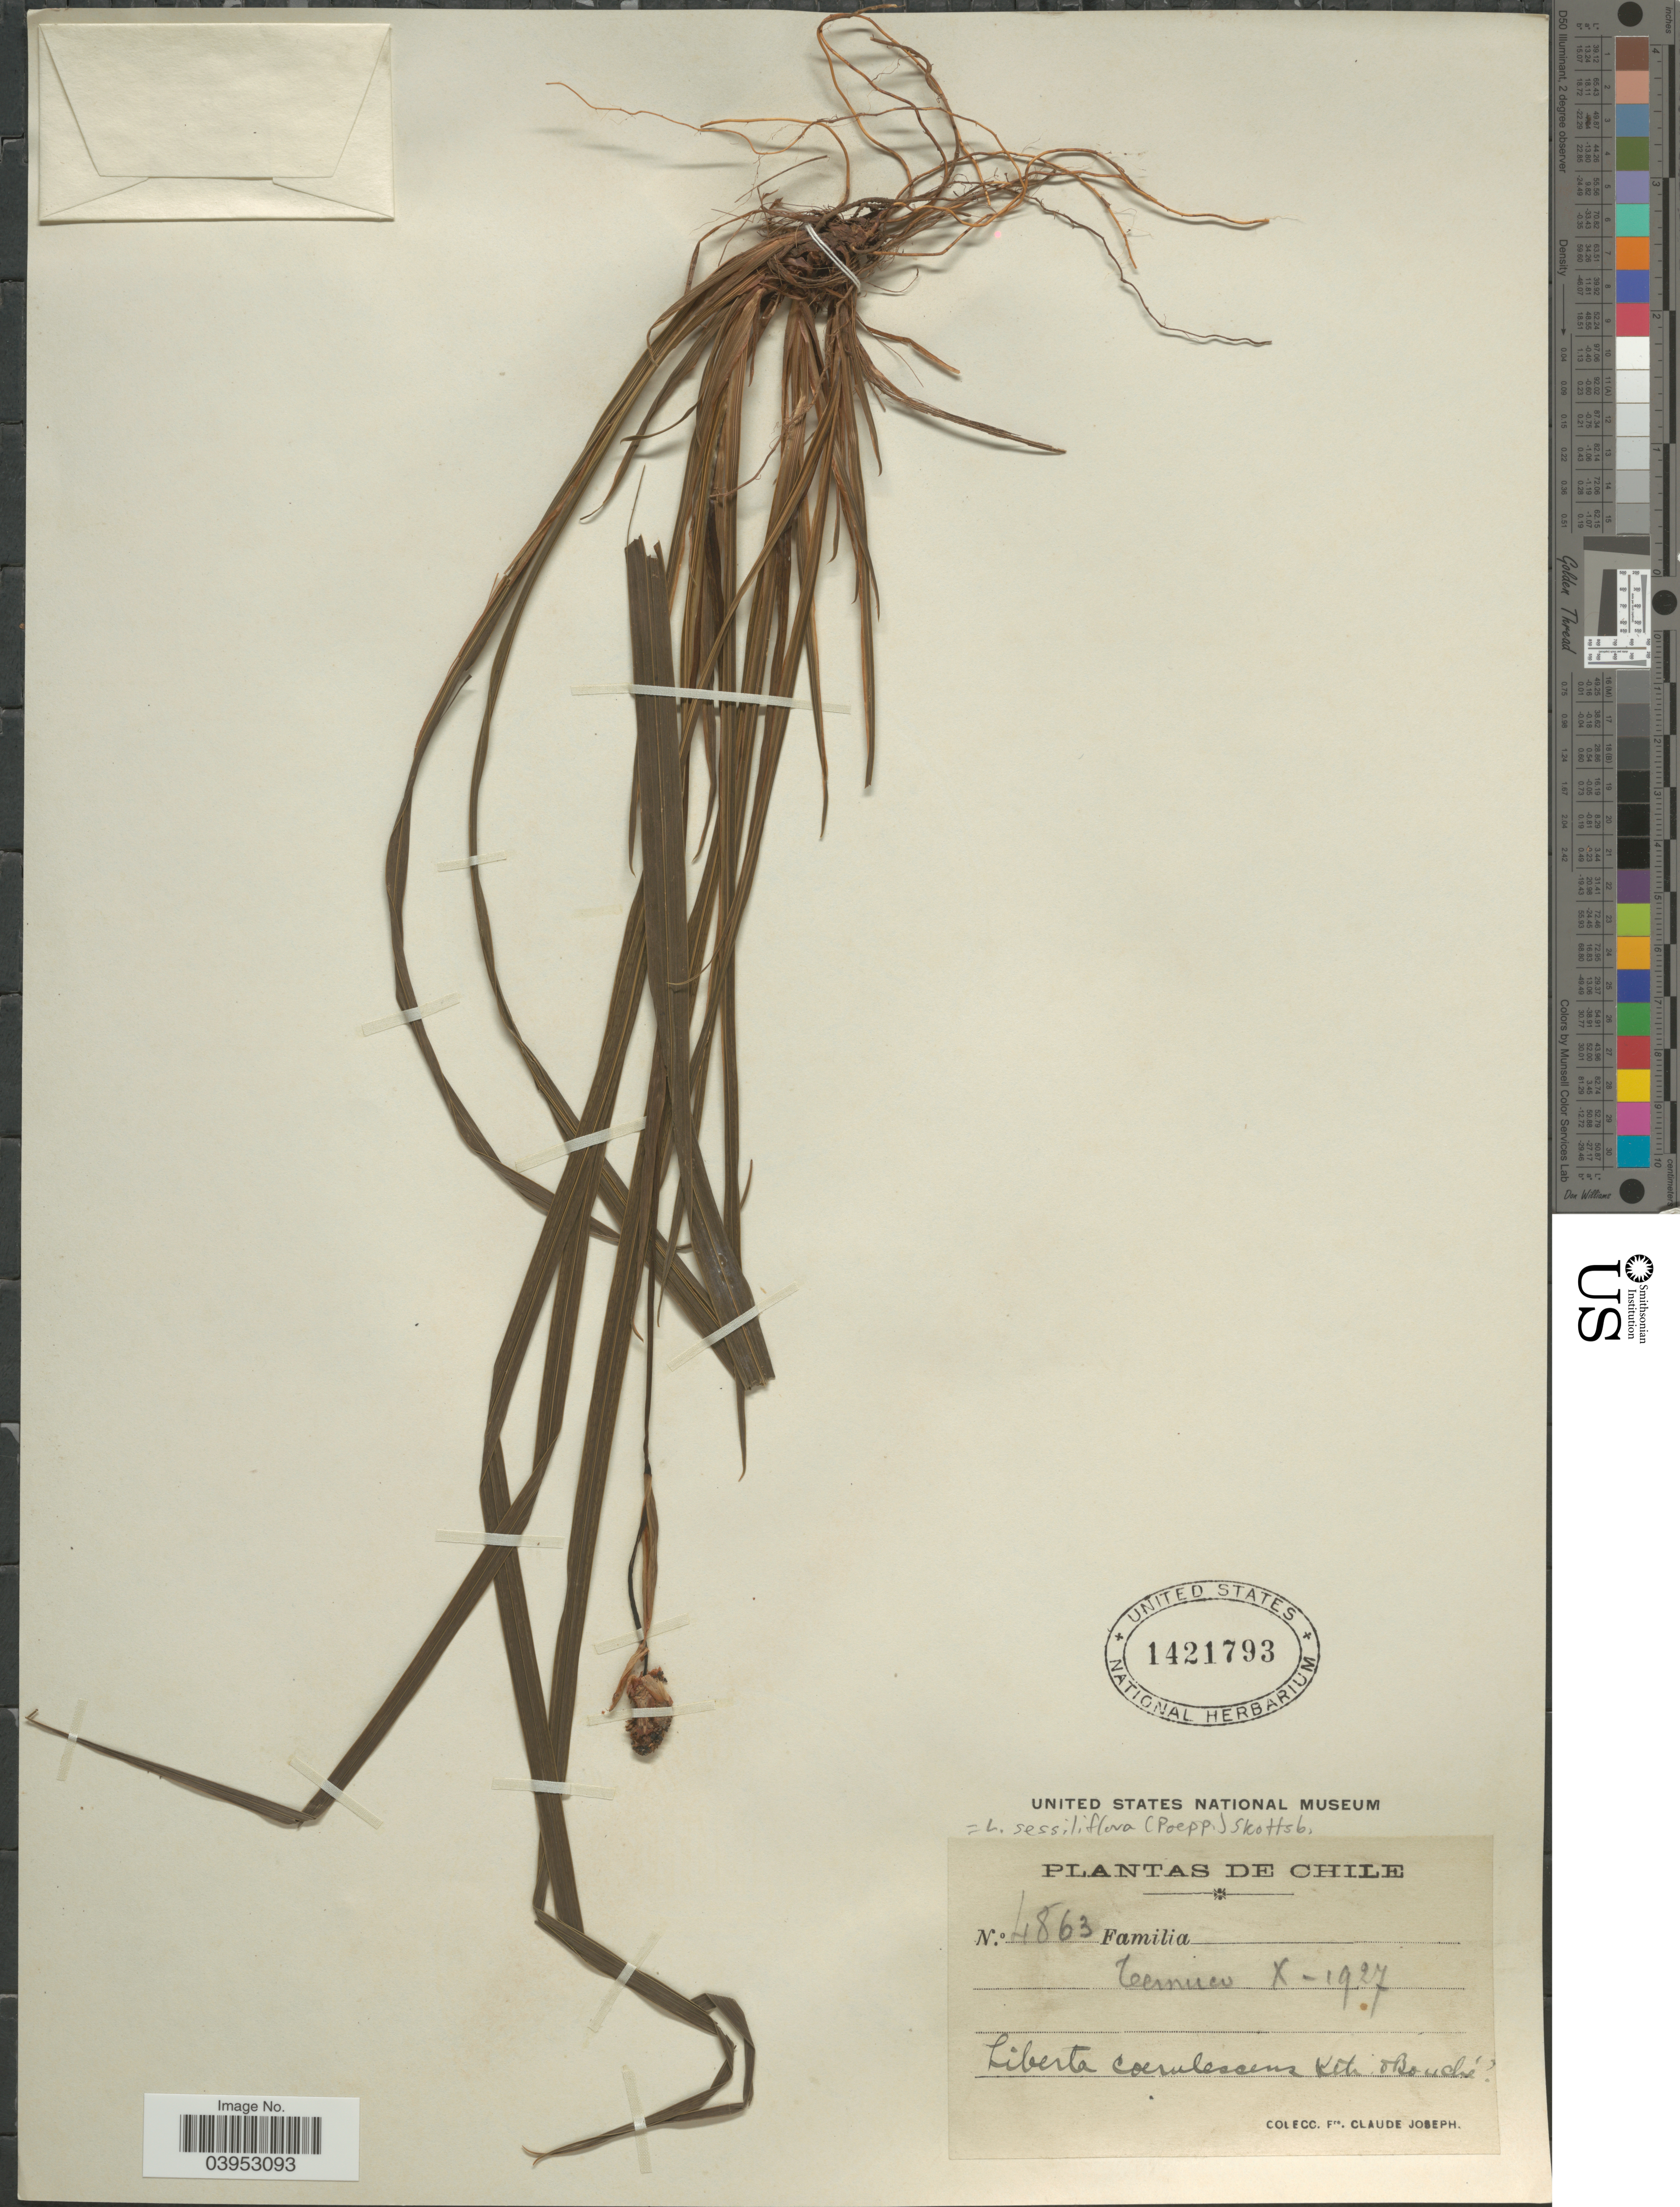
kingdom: Plantae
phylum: Tracheophyta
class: Liliopsida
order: Asparagales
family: Iridaceae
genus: Libertia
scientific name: Libertia sessiliflora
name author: (Poepp.) Skottsb.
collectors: Bro. Claude-Joseph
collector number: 4863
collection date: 1927-10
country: Chile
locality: Temuco.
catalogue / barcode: US 1421793